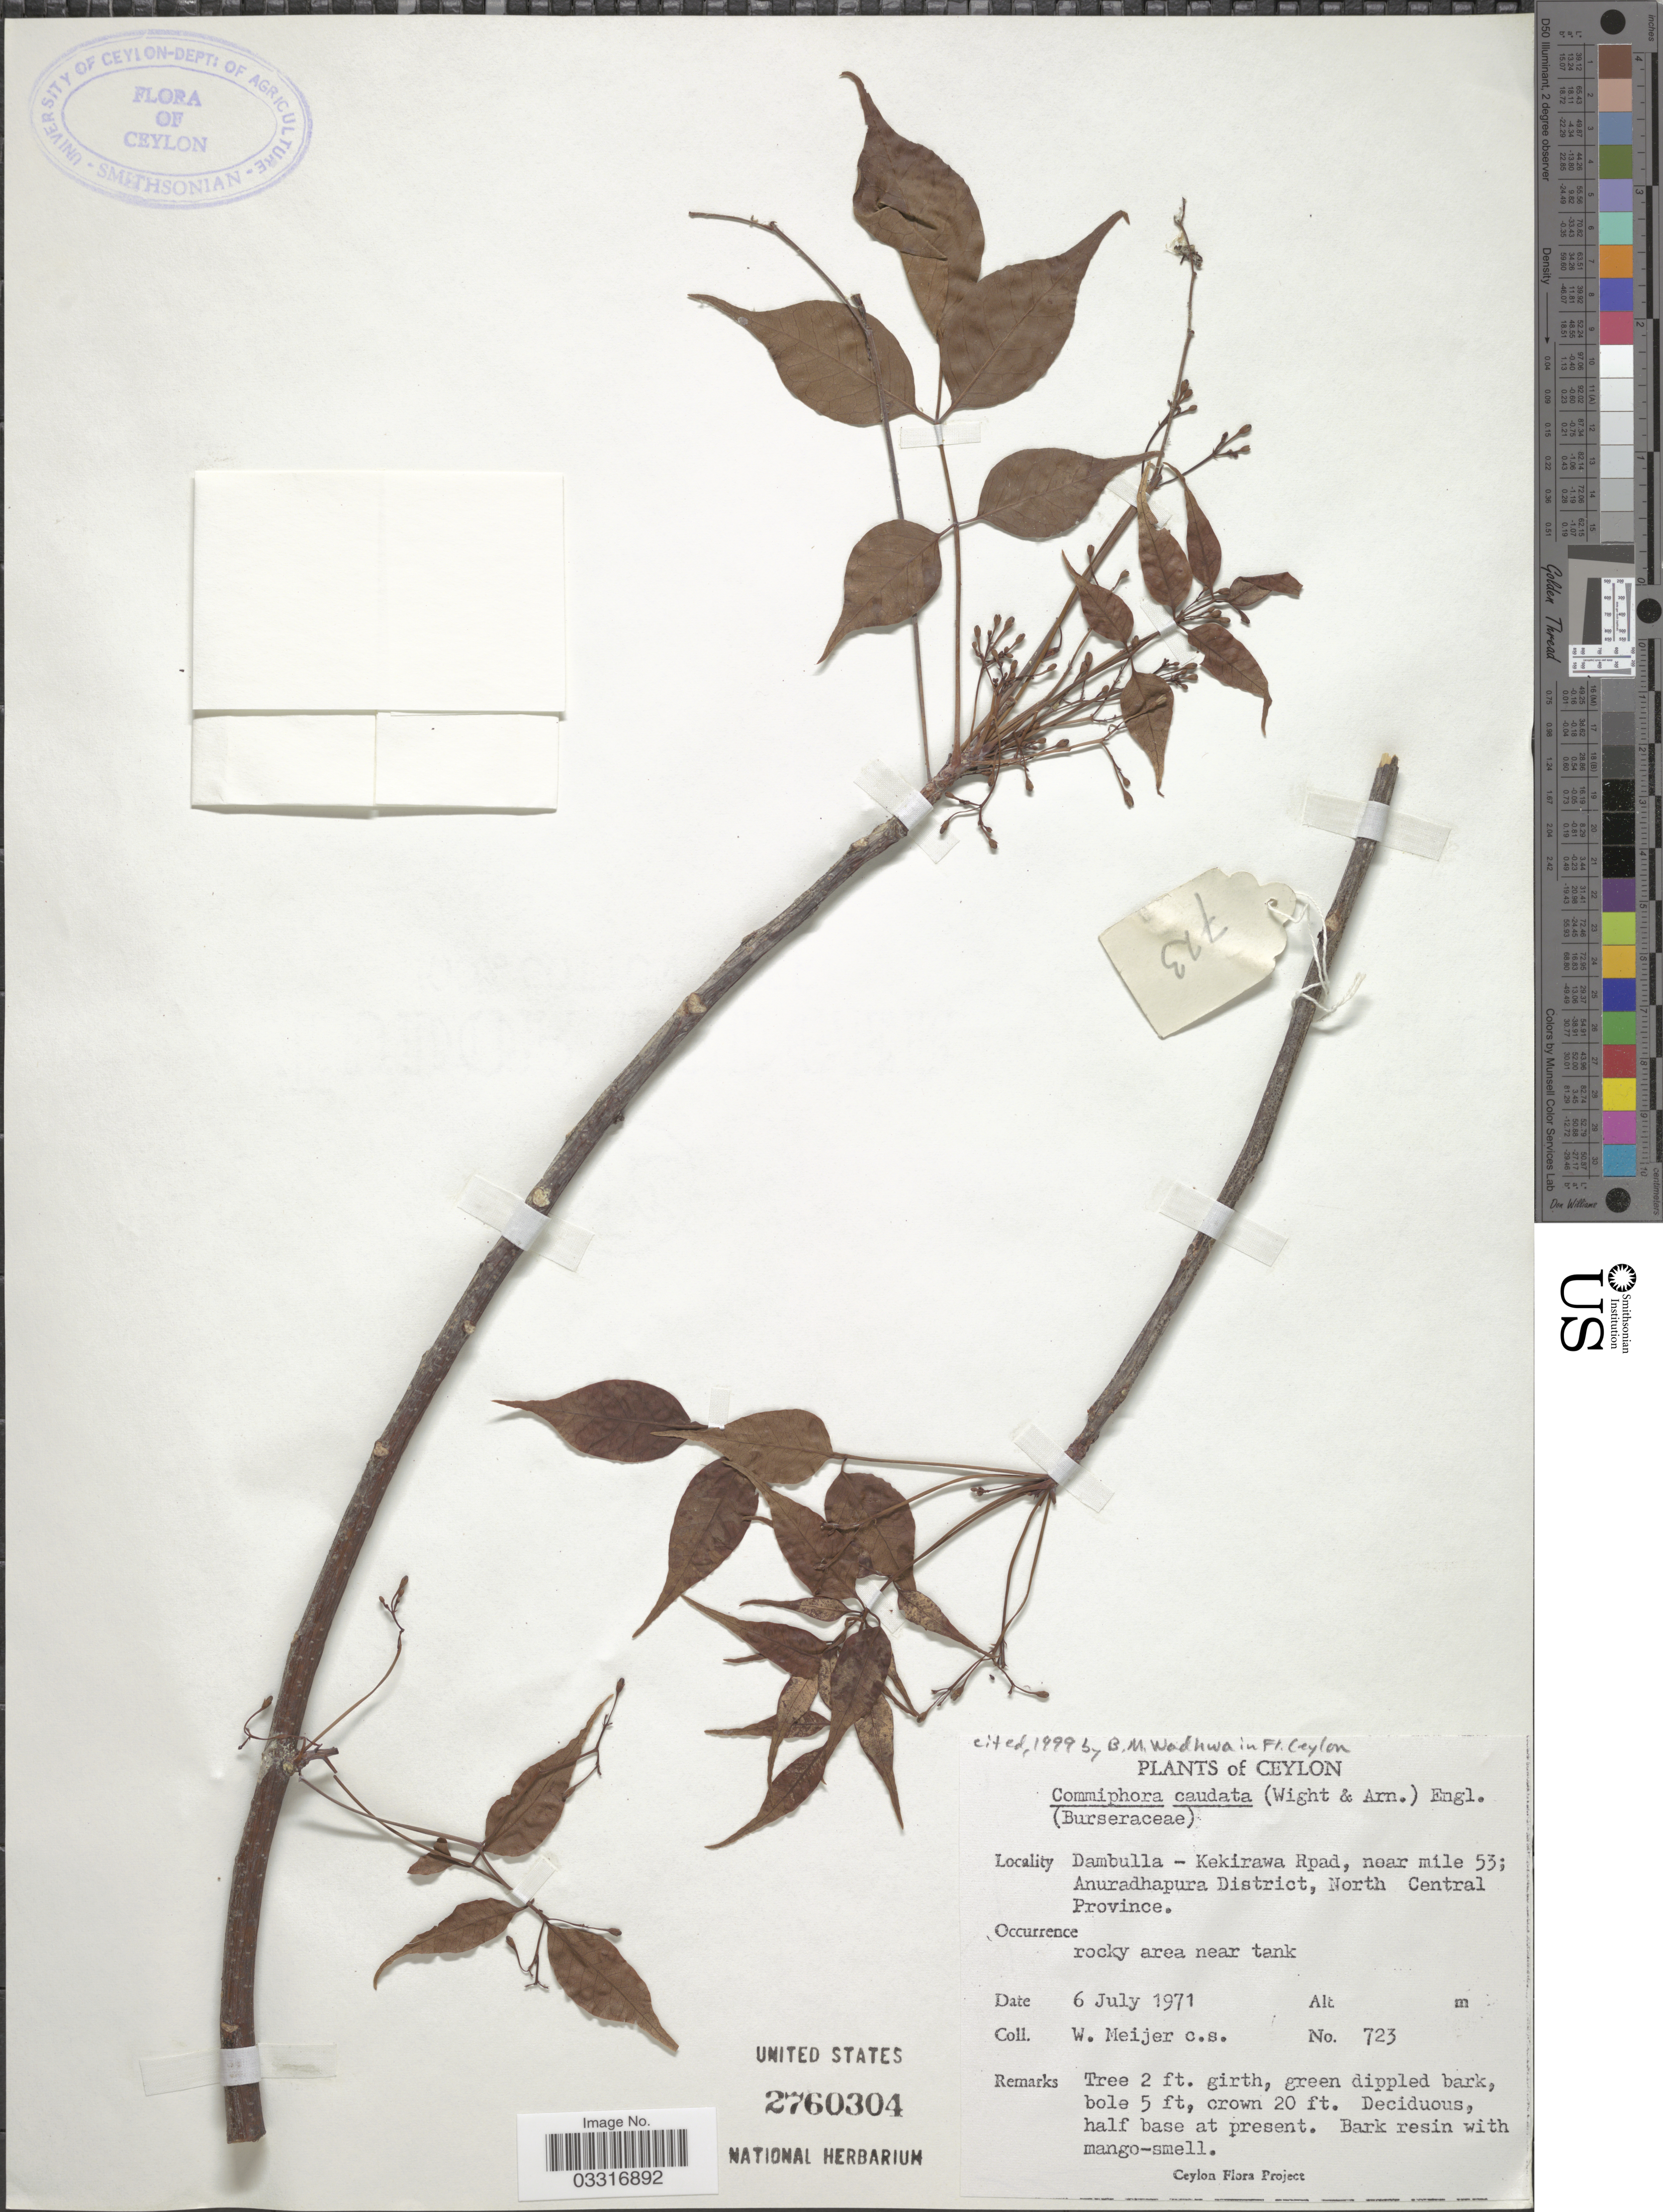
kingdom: Plantae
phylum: Tracheophyta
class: Magnoliopsida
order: Sapindales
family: Burseraceae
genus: Commiphora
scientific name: Commiphora caudata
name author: Engl.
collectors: W. Meijer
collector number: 723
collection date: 1971-07-06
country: Sri Lanka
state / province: North Central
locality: Ceylon, Dambulla-Kekirawa Road, near mile 53; Anuradhapura District.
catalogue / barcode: US 2760304